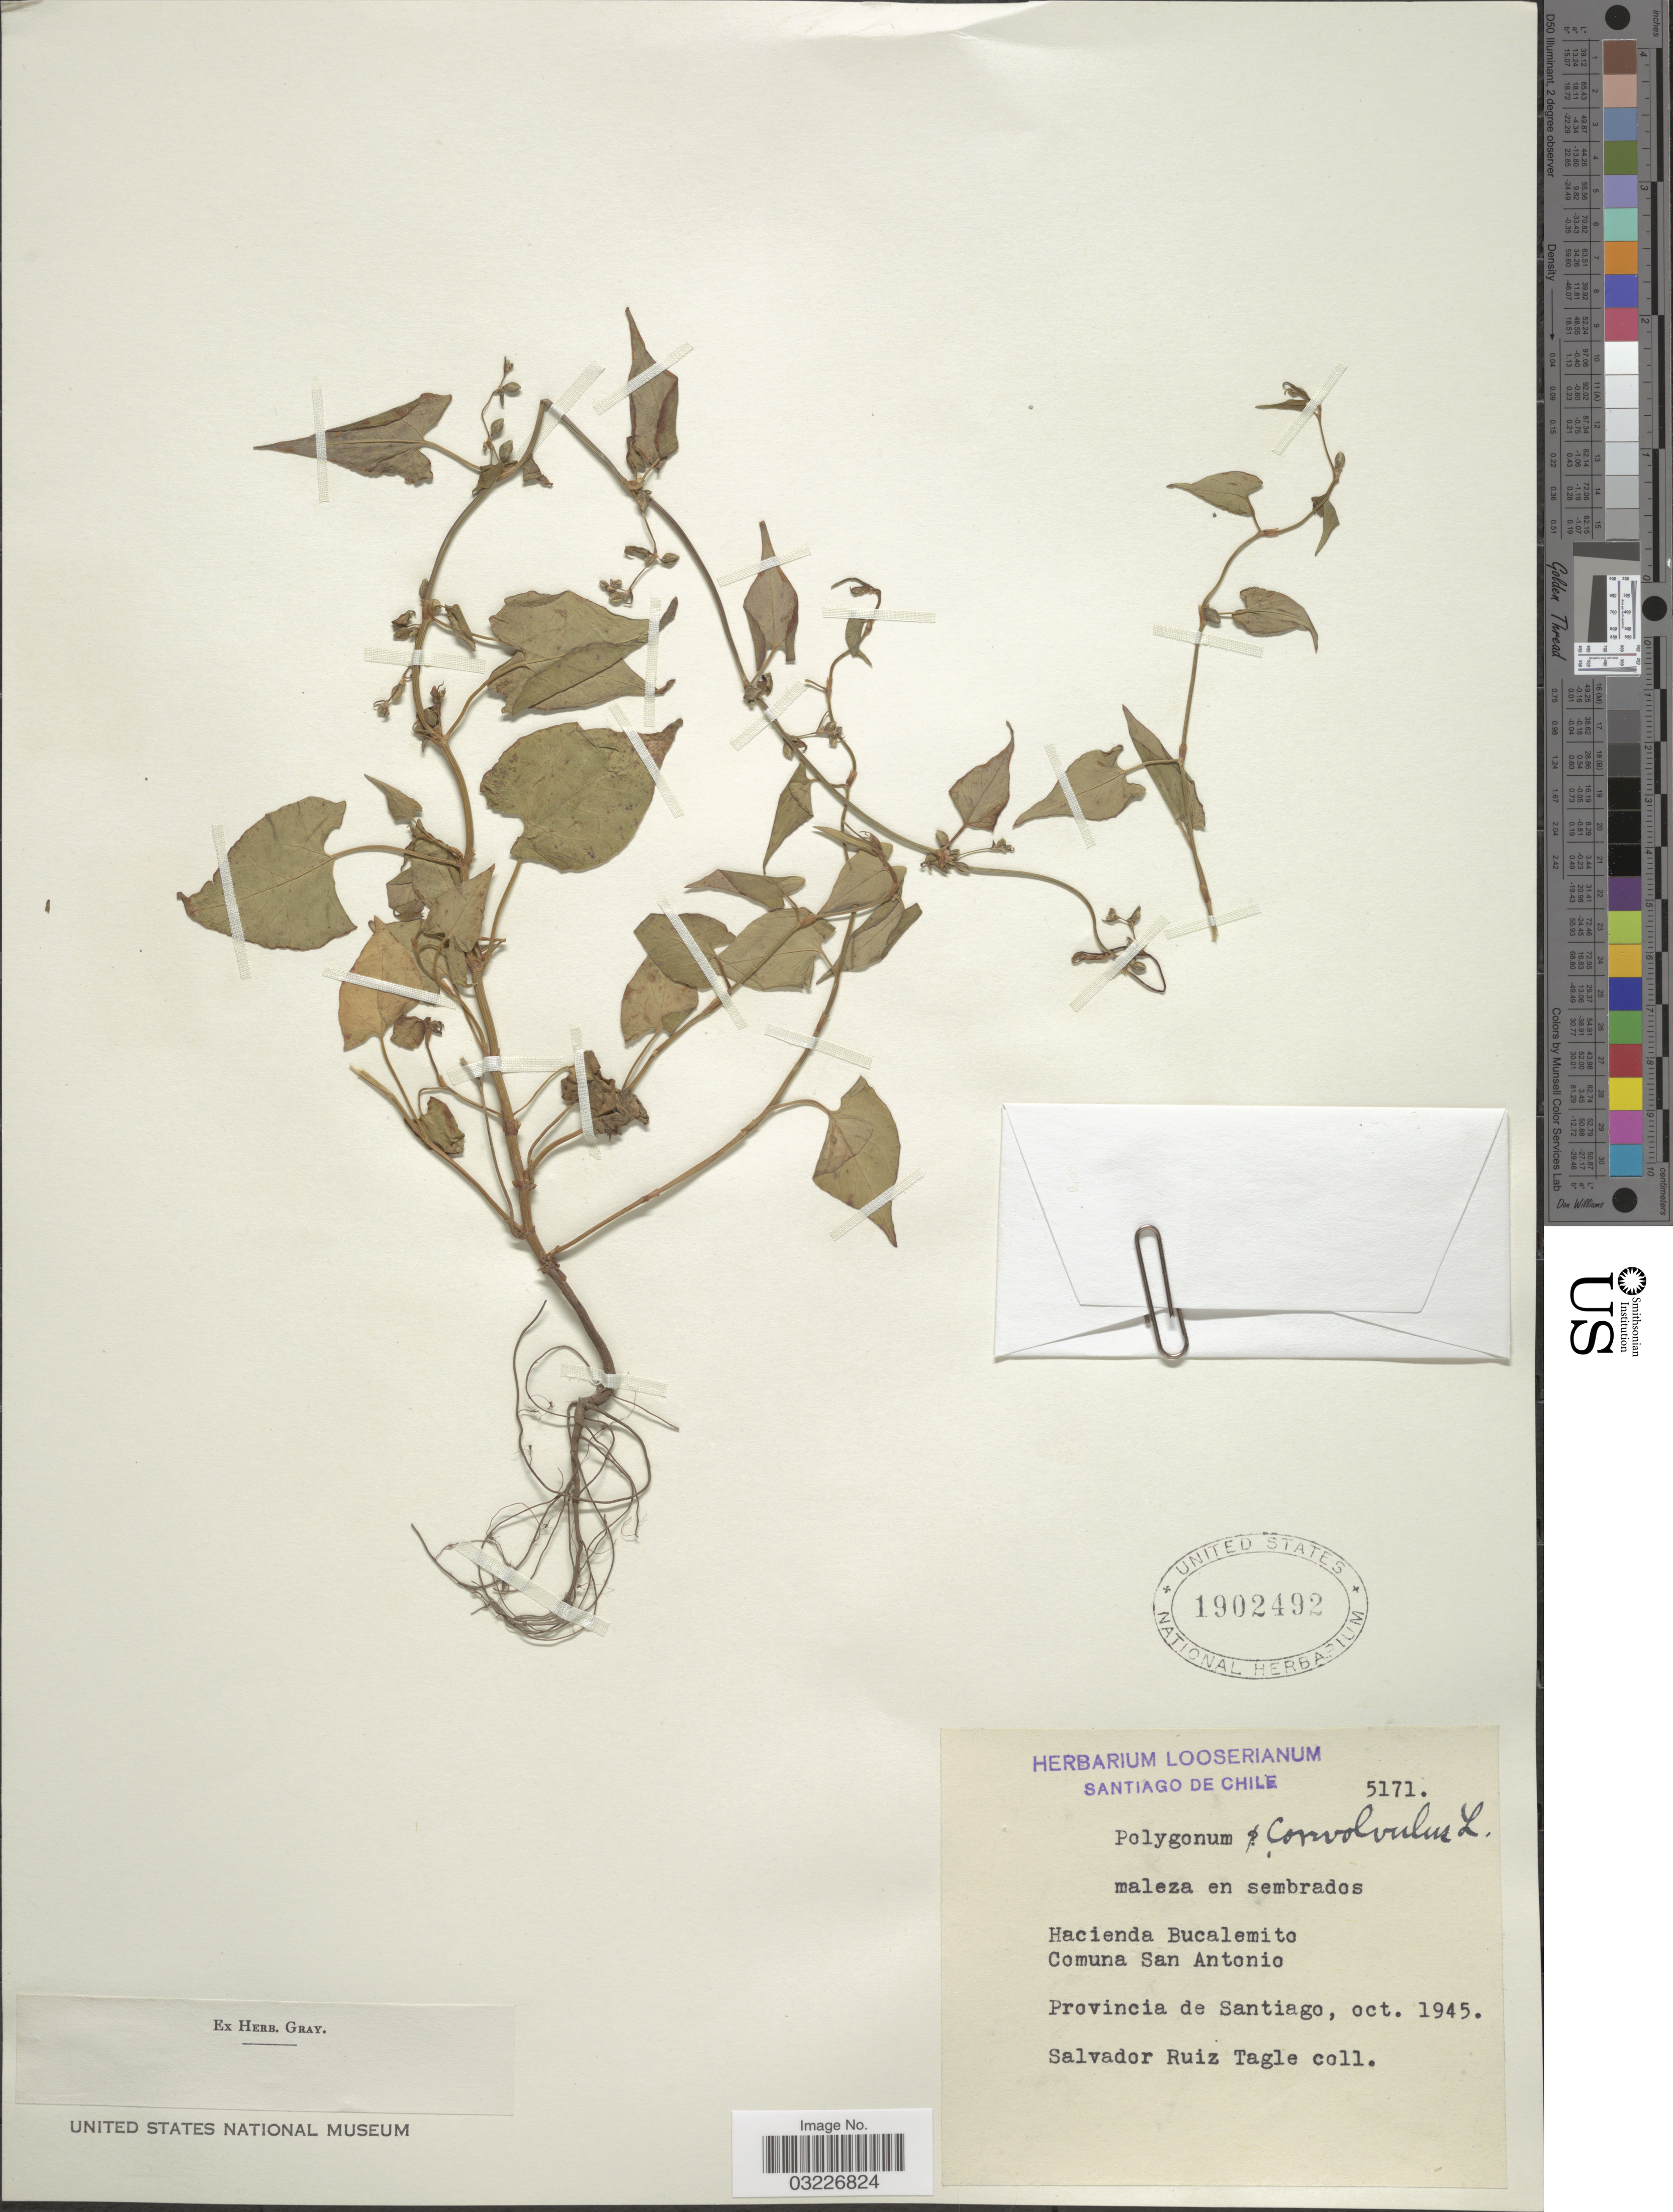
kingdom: Plantae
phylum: Tracheophyta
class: Magnoliopsida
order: Caryophyllales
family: Polygonaceae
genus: Polygonum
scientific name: Polygonum convolvulus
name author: L.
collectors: S. Tagle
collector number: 5171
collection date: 1945-10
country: Chile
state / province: Región Metropolitana (RM)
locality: Hacienda Bucalemito, Comuna San Antonio, Provincia de Santiago.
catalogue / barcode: US 1902492